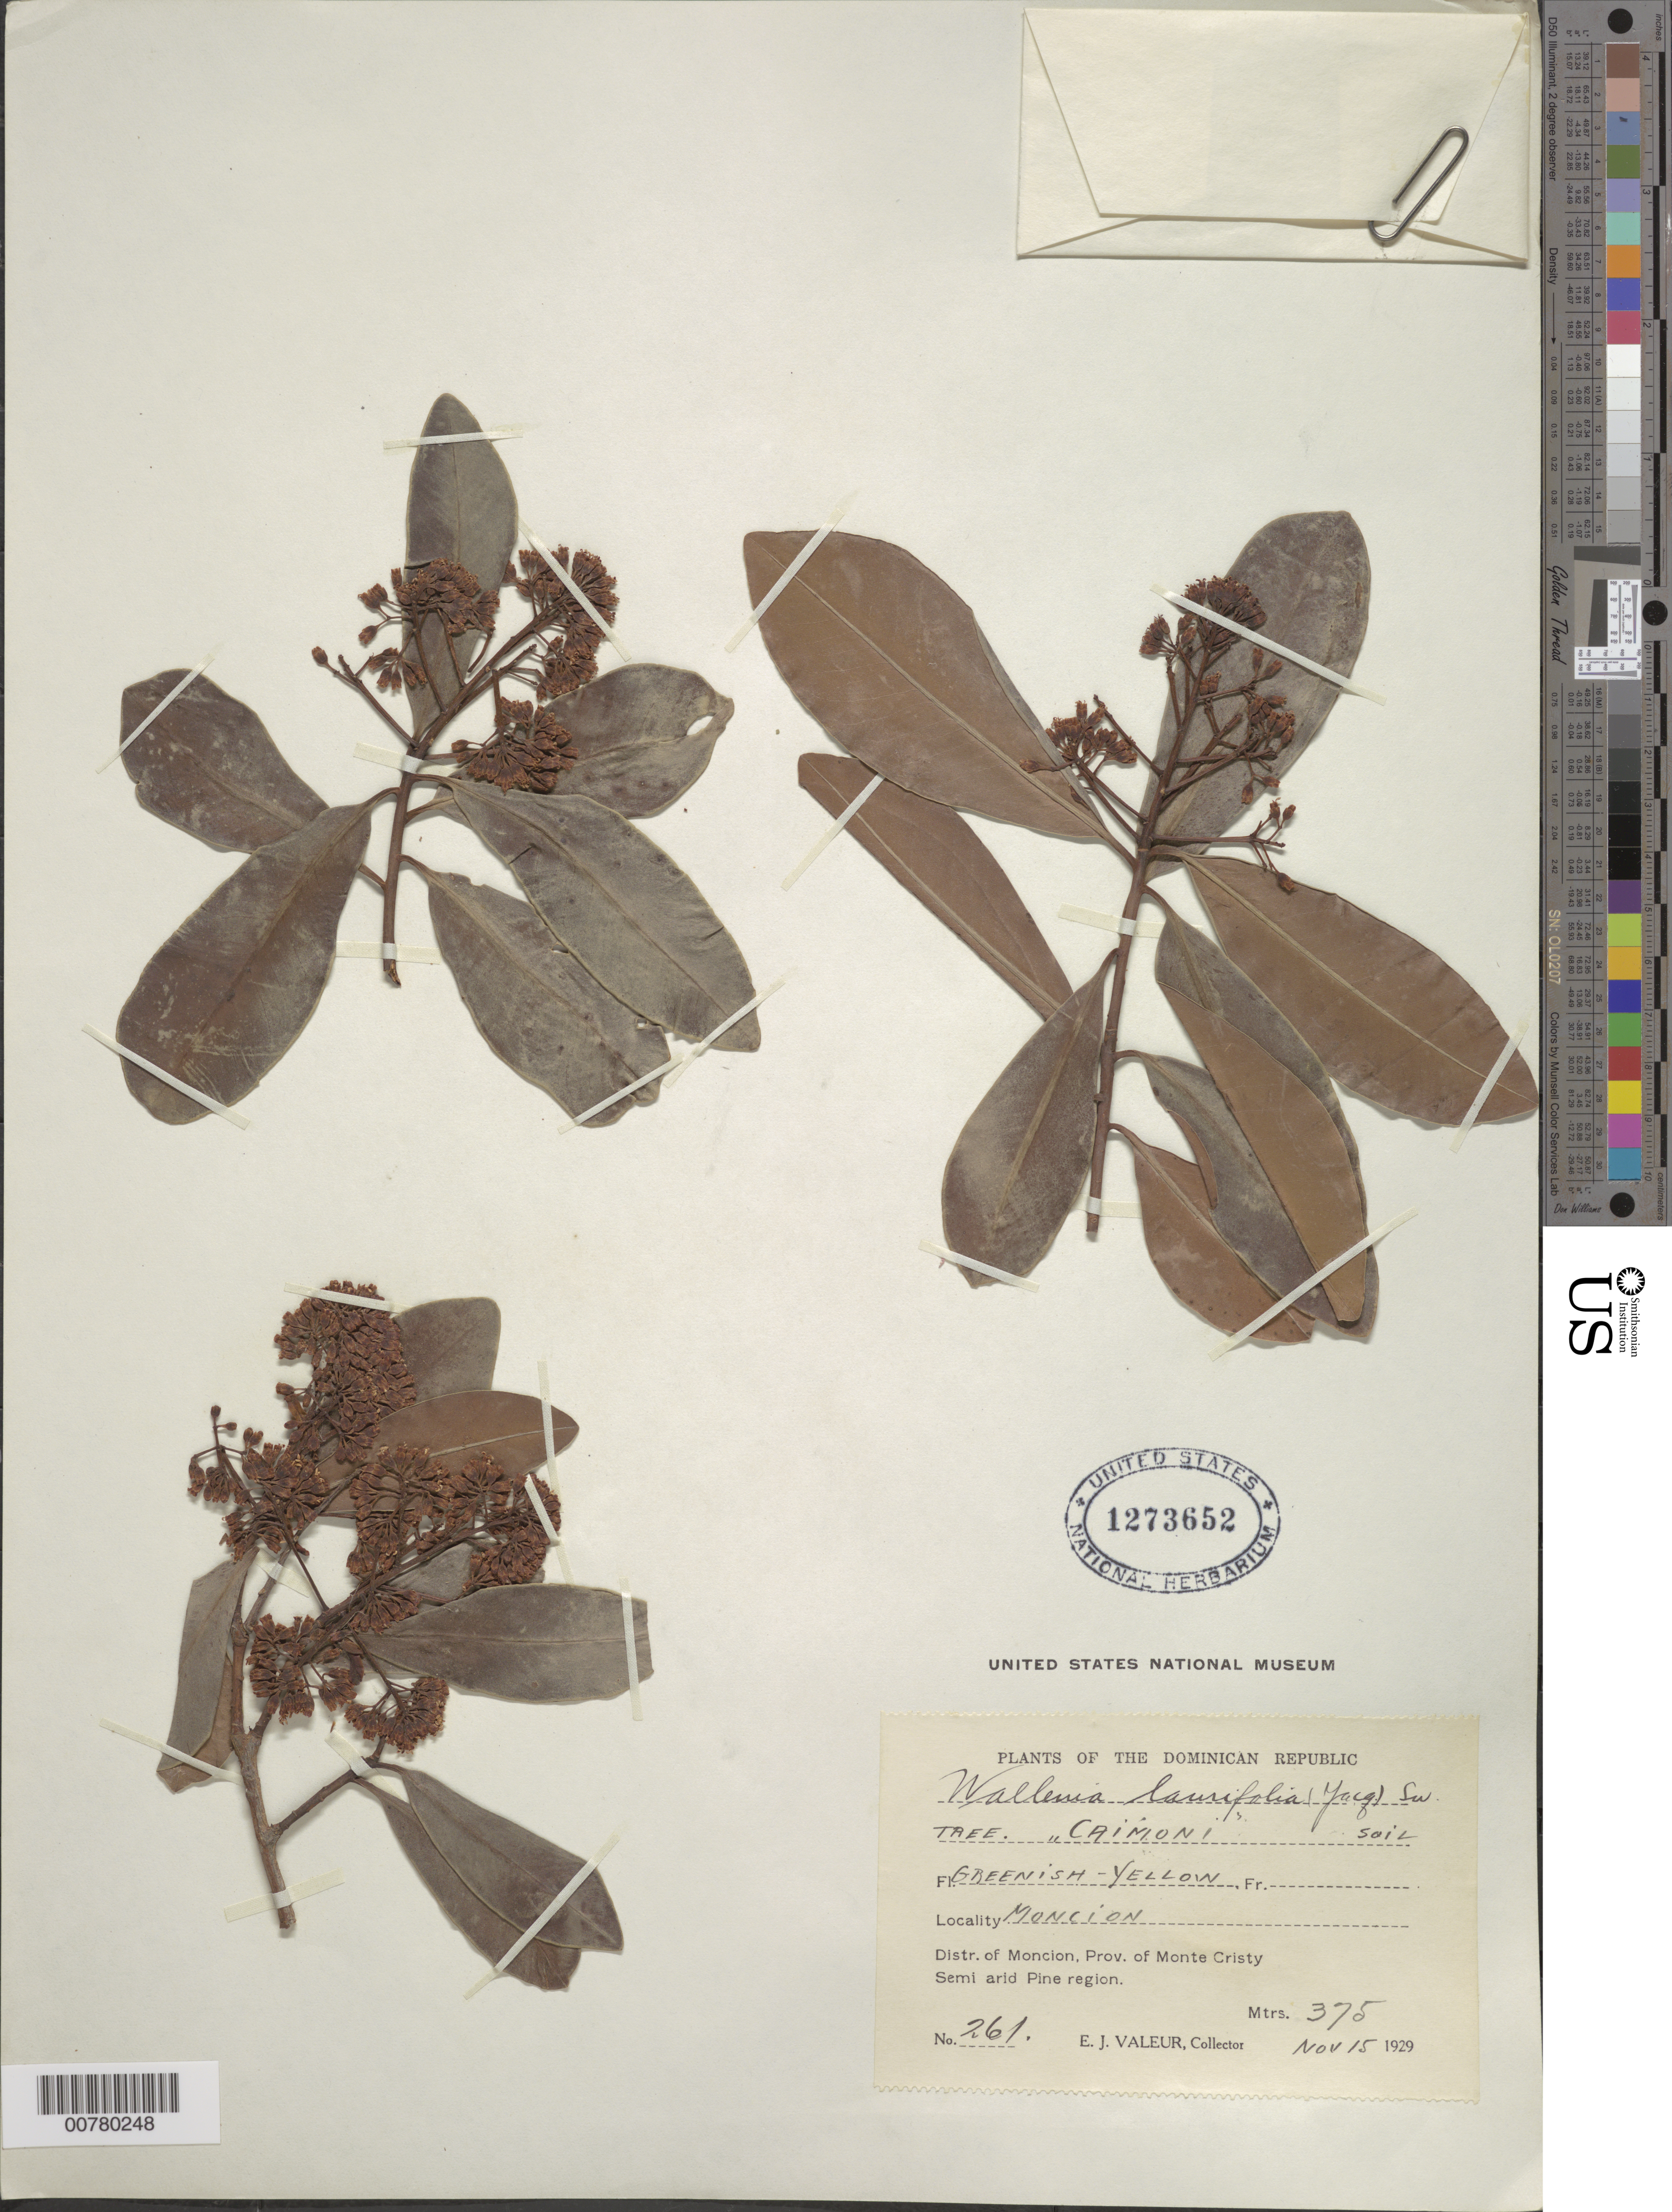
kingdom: Plantae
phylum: Tracheophyta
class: Magnoliopsida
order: Ericales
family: Primulaceae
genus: Wallenia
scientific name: Wallenia laurifolia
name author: Sw.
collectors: E. Valeur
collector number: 261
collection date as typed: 15 Nov 1929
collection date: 1929-11-15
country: Dominican Republic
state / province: Monte Cristi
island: Hispaniola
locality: Moncion.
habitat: Semi arid Pine region.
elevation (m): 375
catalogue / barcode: US 1273652